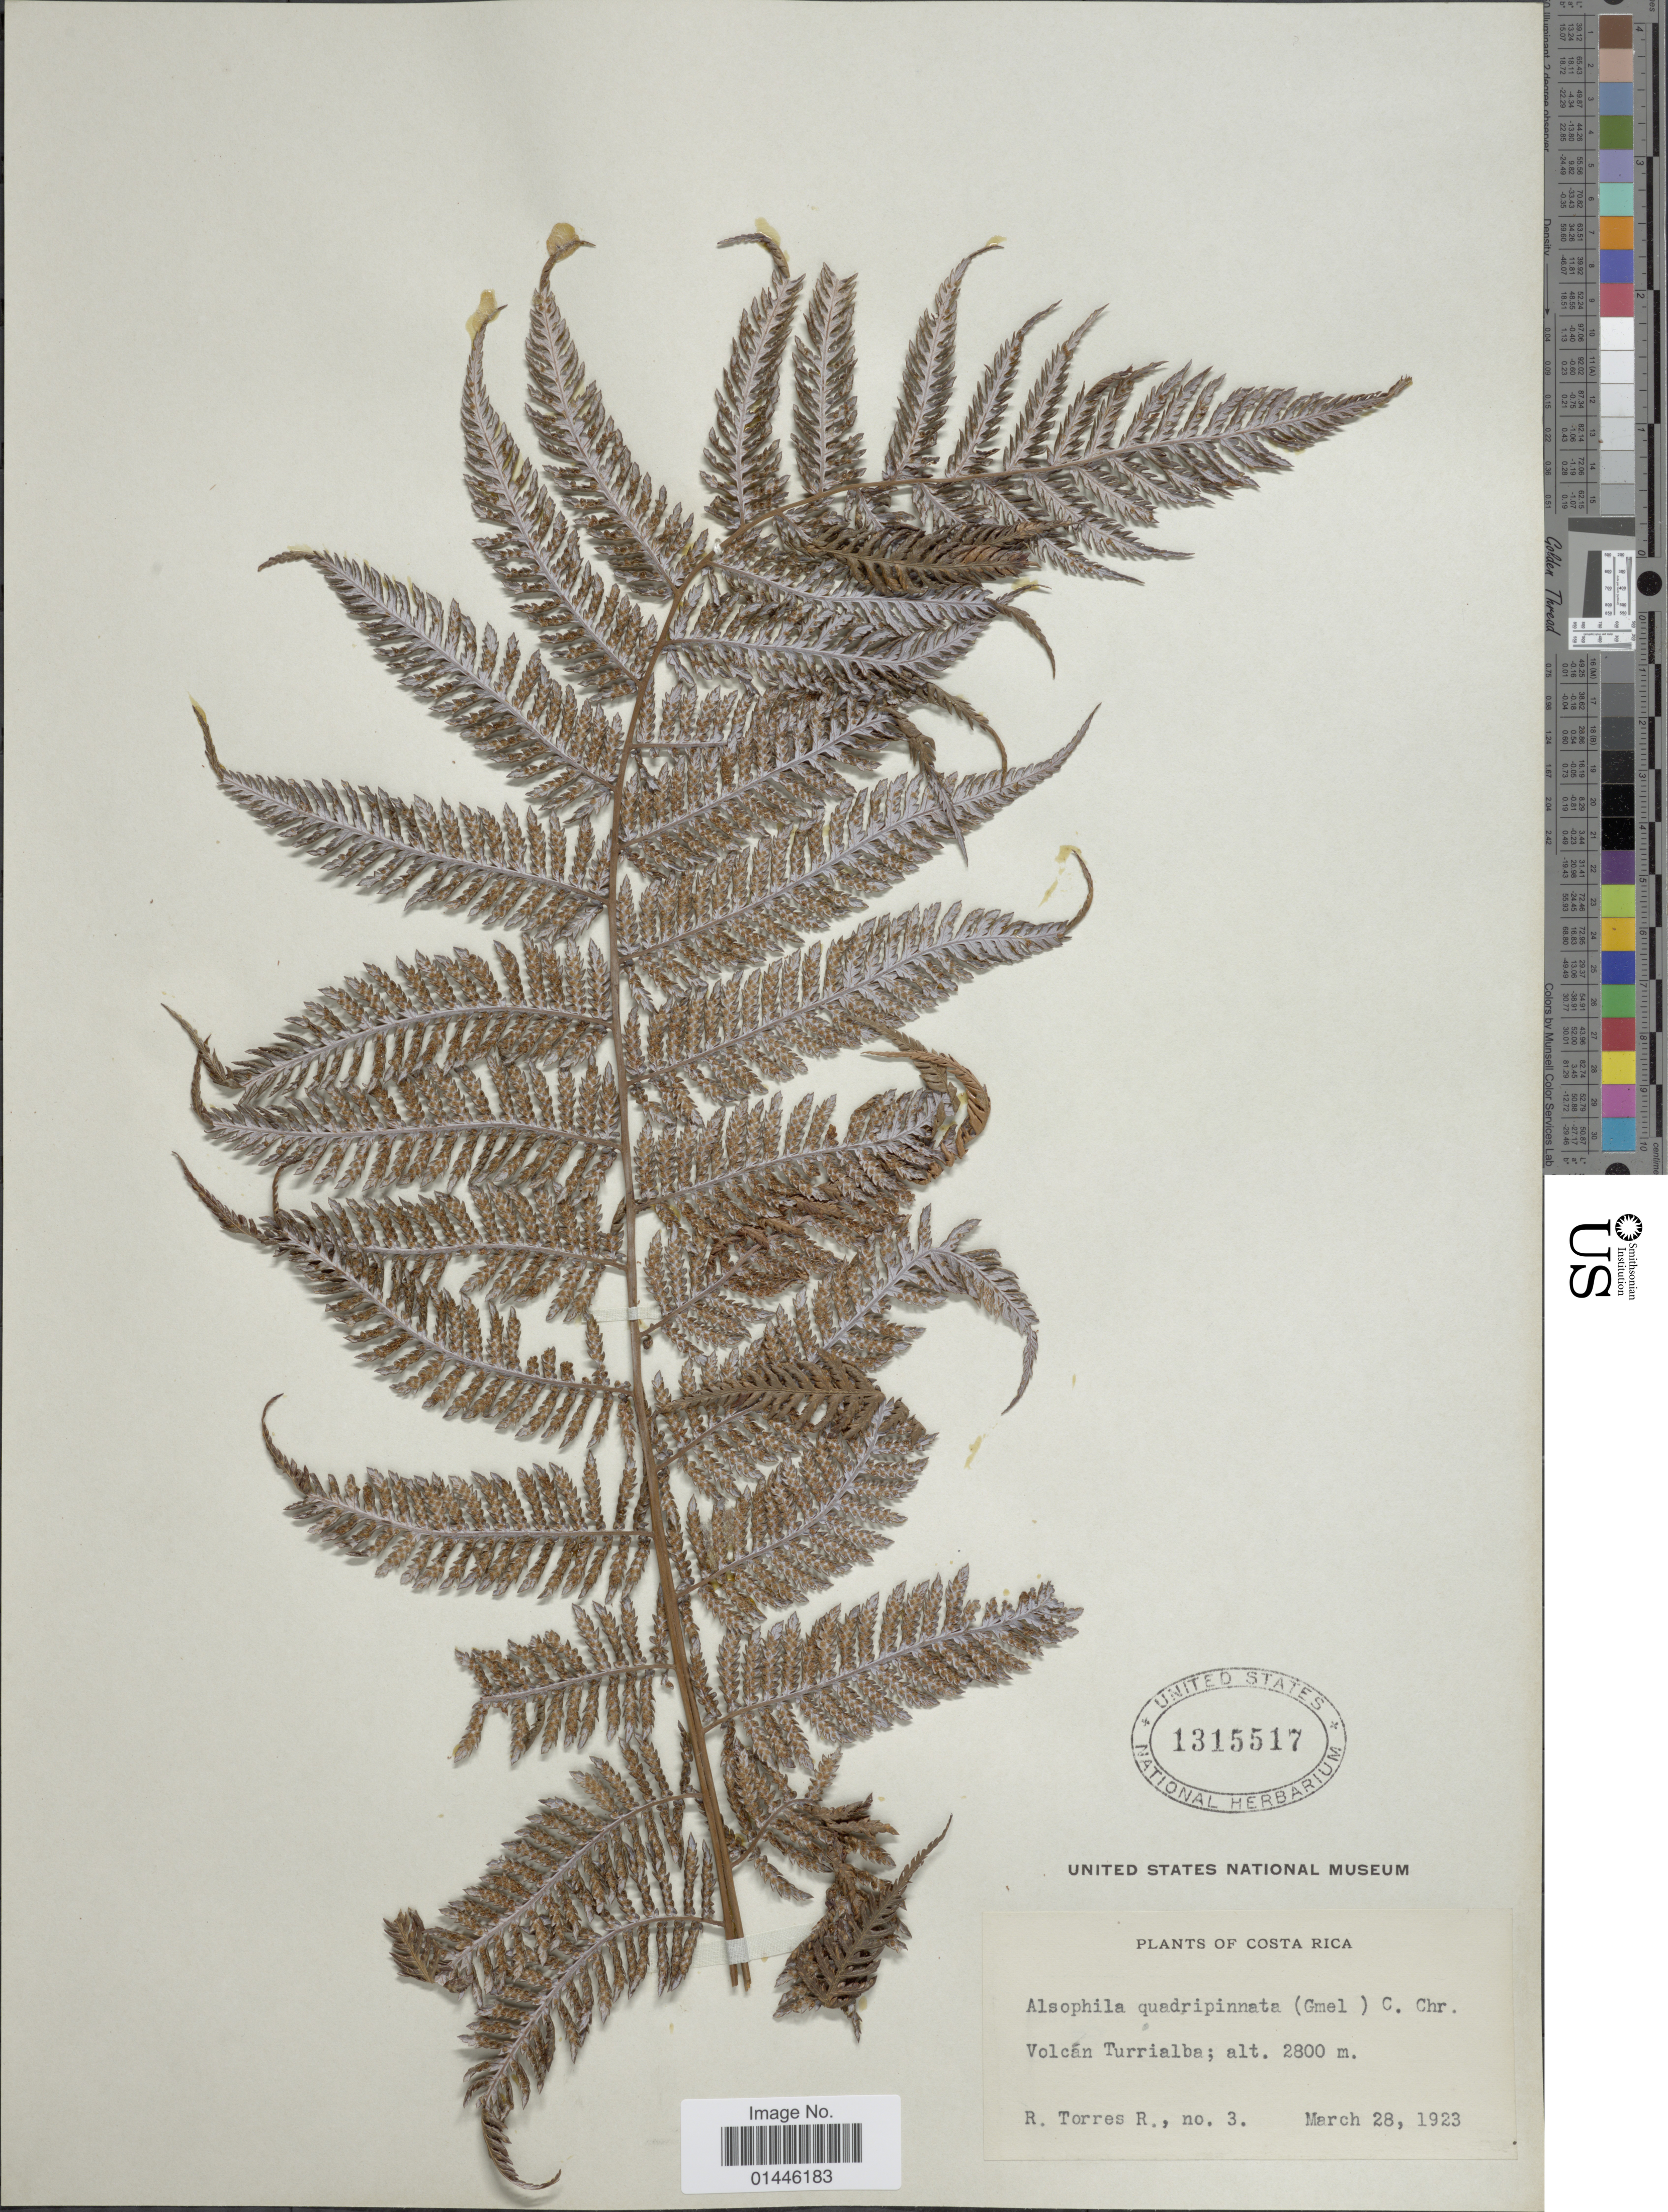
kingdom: Plantae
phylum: Tracheophyta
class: Polypodiopsida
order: Cyatheales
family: Dicksoniaceae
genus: Lophosoria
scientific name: Lophosoria quadripinnata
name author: (J.F. Gmel.) C. Chr.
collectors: R. Torres R.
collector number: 3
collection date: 1923-03-28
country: Costa Rica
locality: Volcán Turrialba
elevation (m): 2800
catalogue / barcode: US 1315517